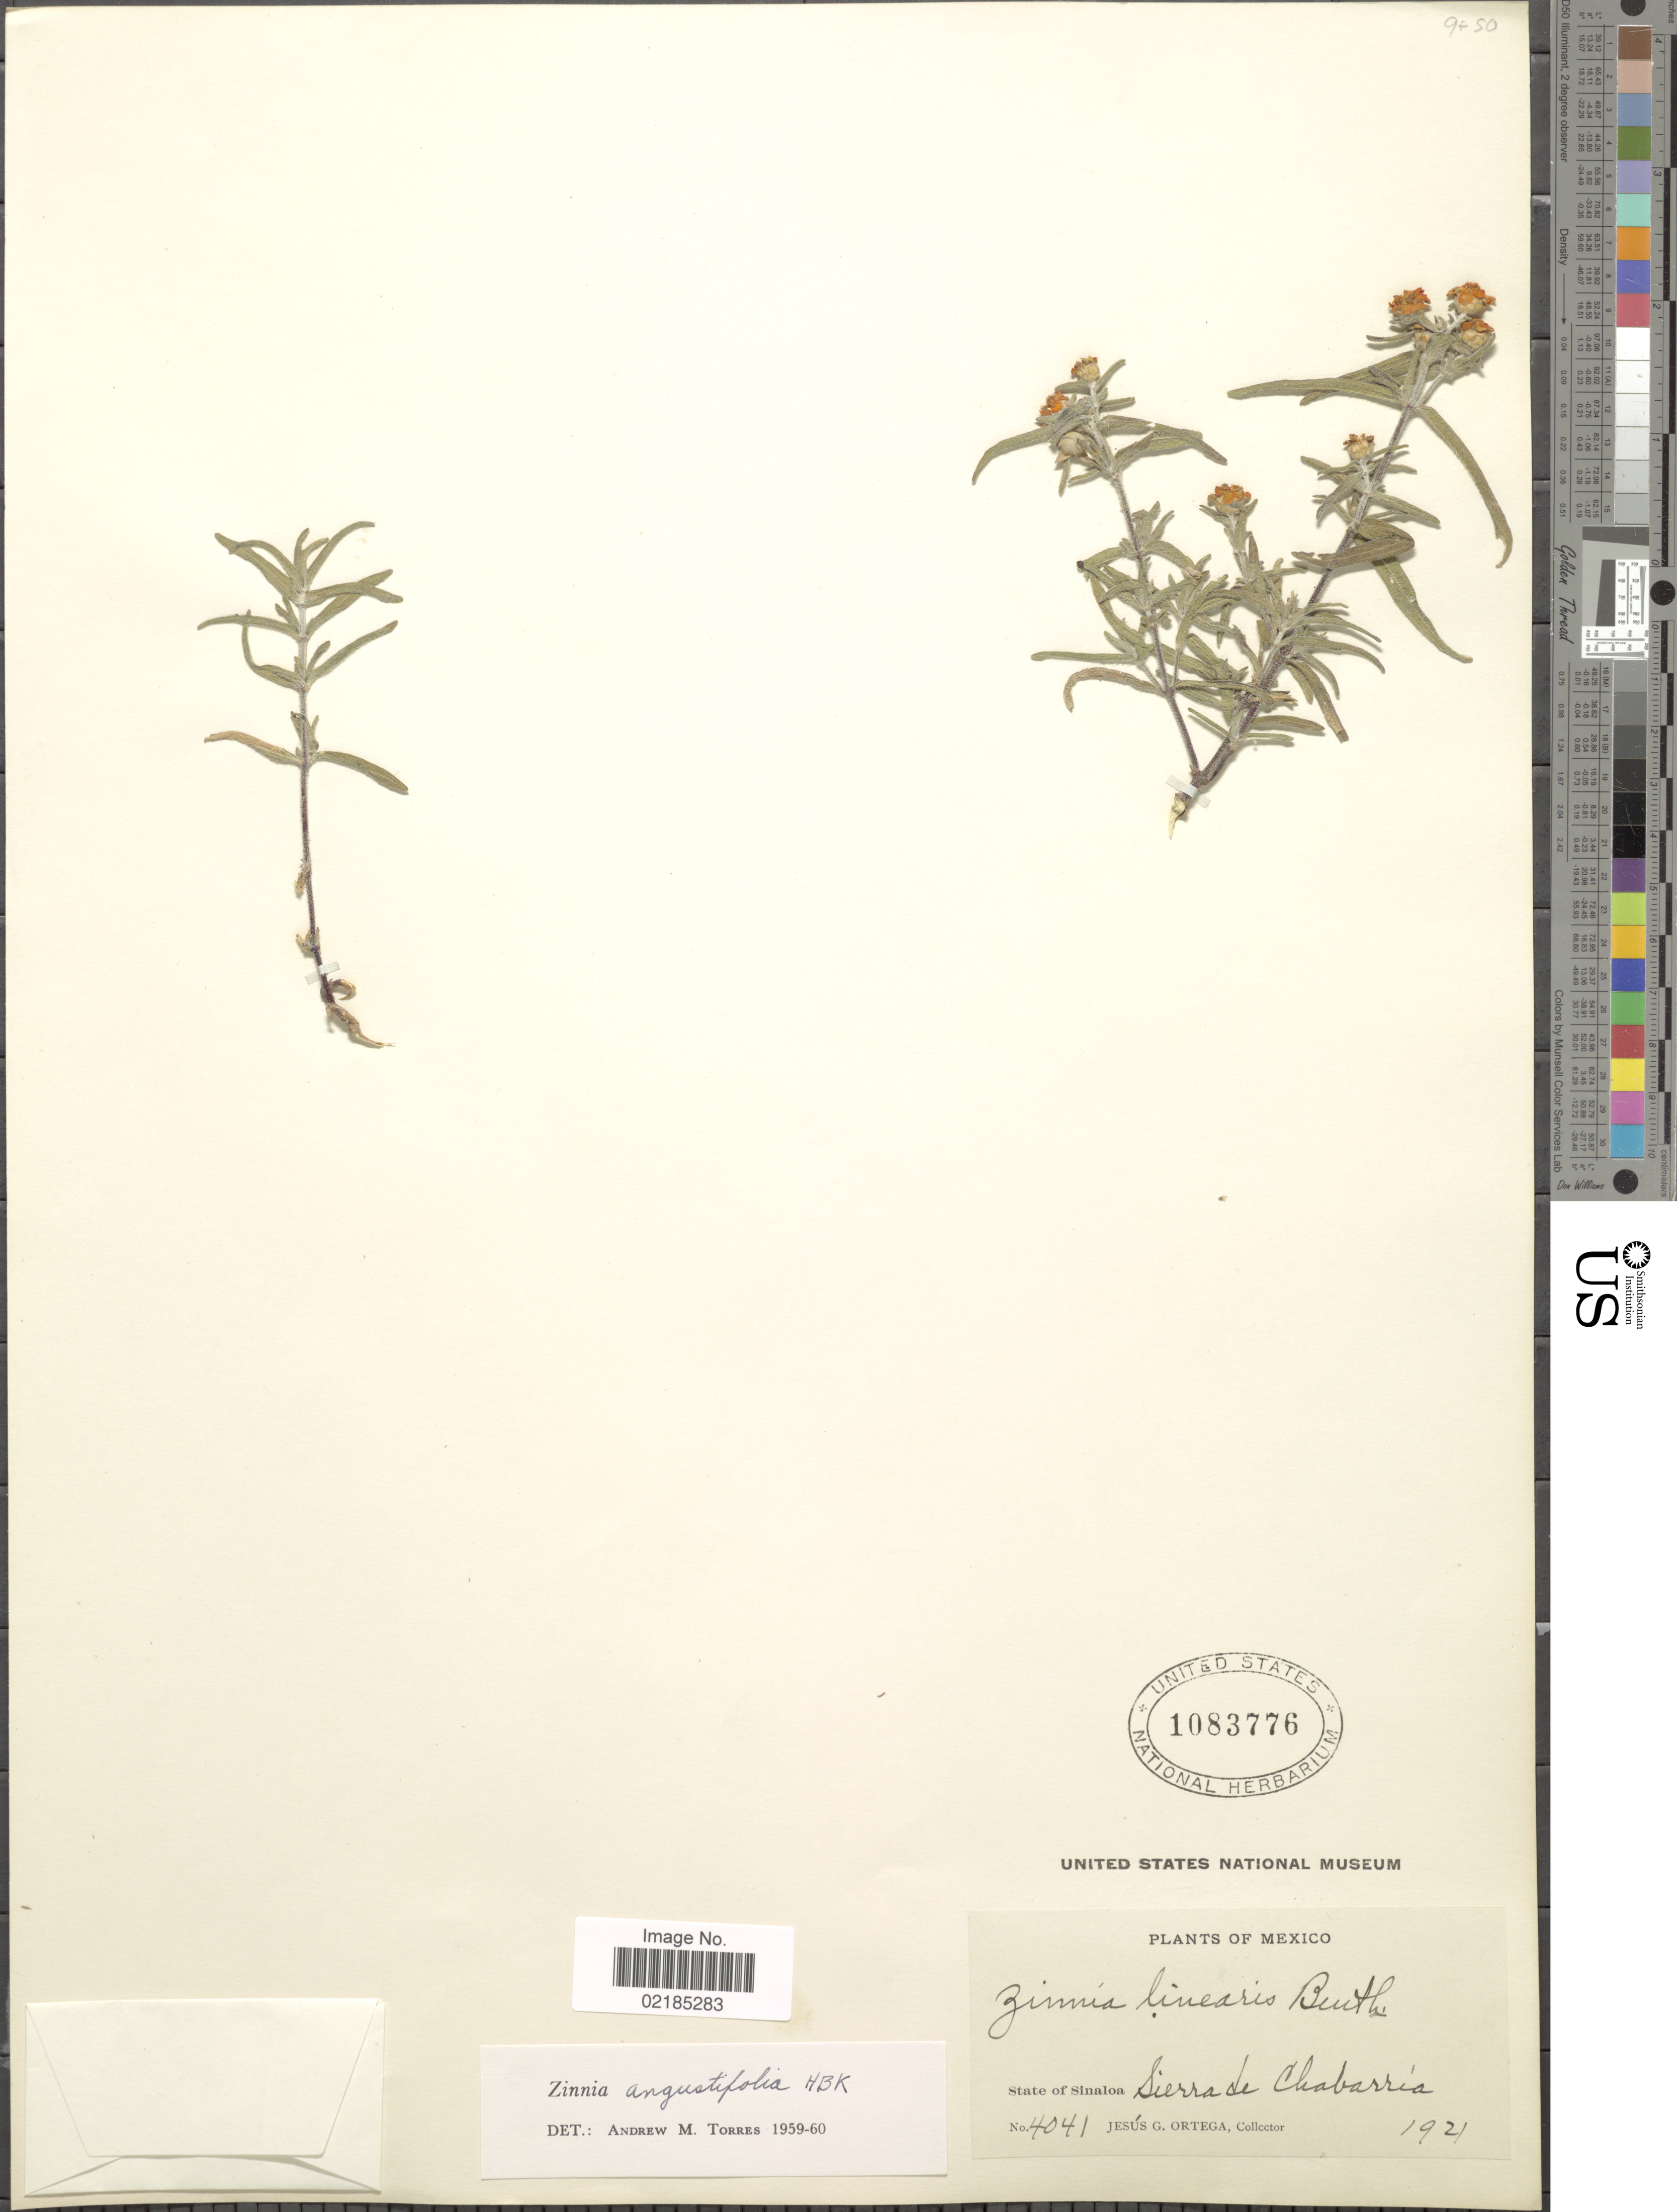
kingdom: Plantae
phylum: Tracheophyta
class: Magnoliopsida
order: Asterales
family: Asteraceae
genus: Zinnia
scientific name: Zinnia angustifolia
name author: Kunth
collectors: J. Ortega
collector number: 4041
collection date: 1921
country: Mexico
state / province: Sinaloa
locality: Sierra de Chabarria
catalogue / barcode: US 1083776